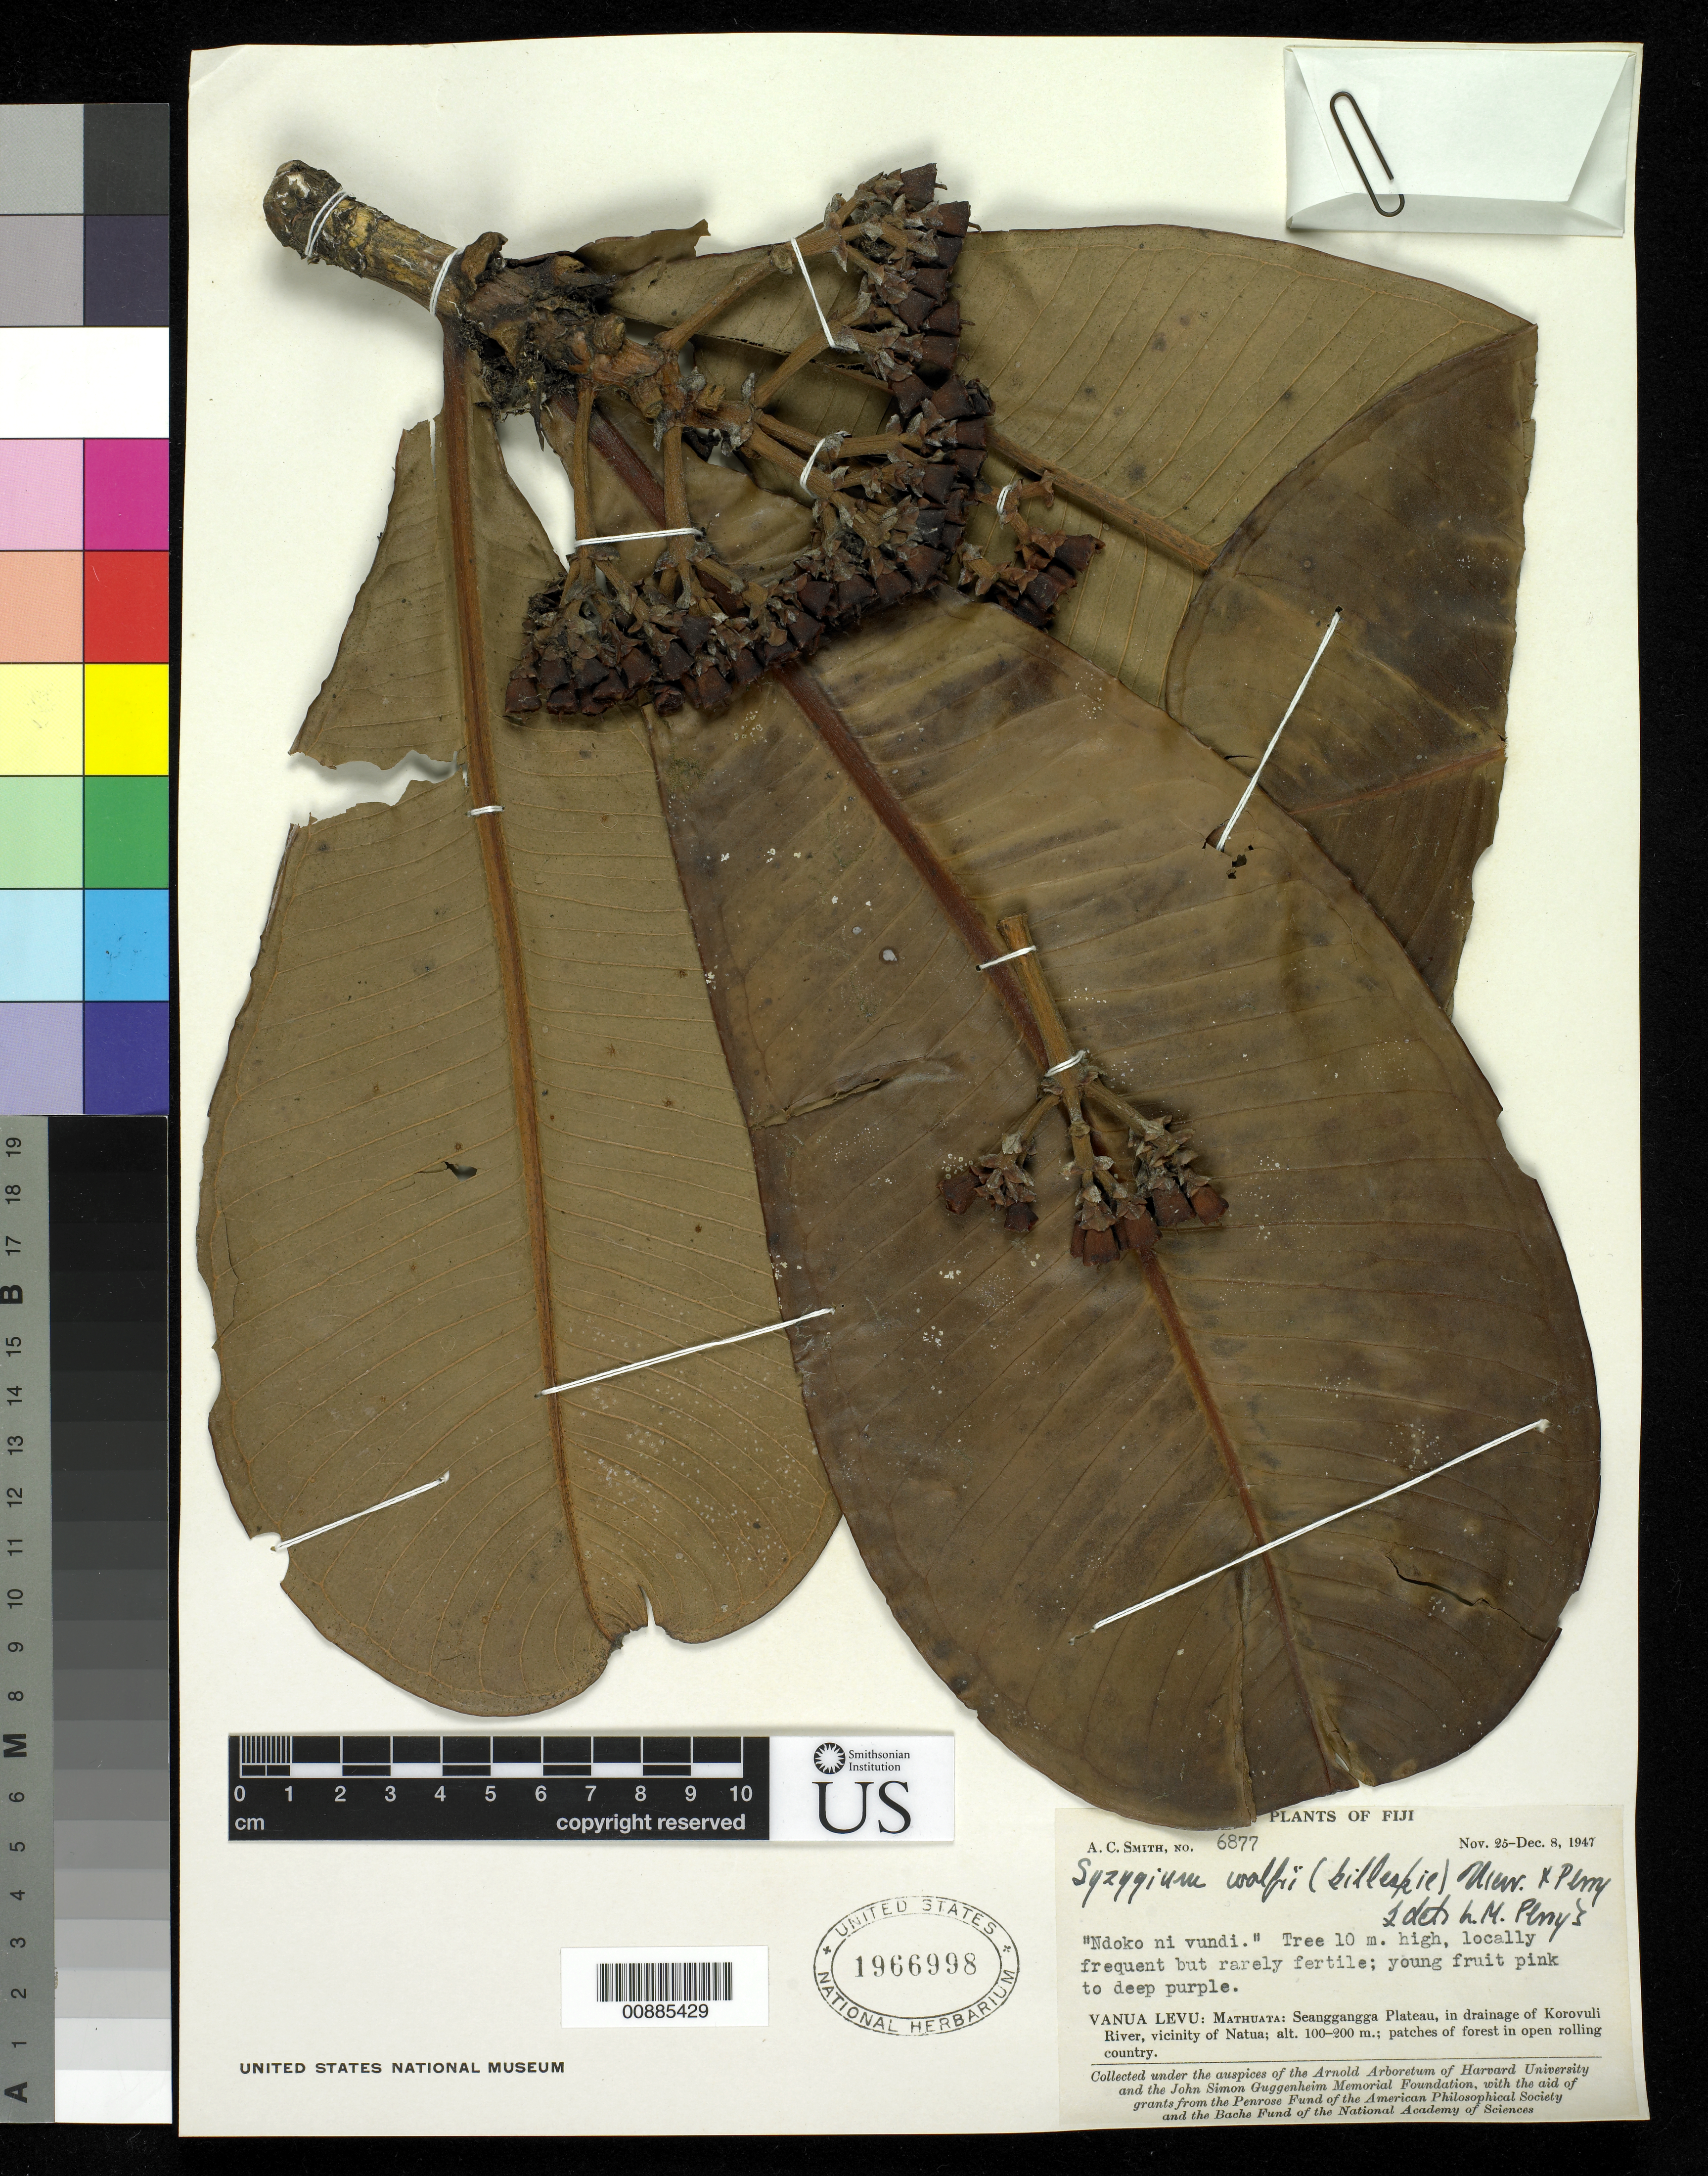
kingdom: Plantae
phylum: Tracheophyta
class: Magnoliopsida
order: Myrtales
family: Myrtaceae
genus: Syzygium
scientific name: Syzygium wolfii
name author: (Gillespie) Merr. & L.M. Perry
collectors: C. A. Smith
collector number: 6877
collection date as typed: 25 Nov 1947 to 08 Dec 1947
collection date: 1947-11-25/1947-12-08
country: Fiji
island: Macuata-i-wai [Mathuata-i-wai]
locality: Mathuata: Seanggangga Plateau, in drainage of Korovuli R., vicinity of Natua.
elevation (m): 100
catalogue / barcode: US 1966998